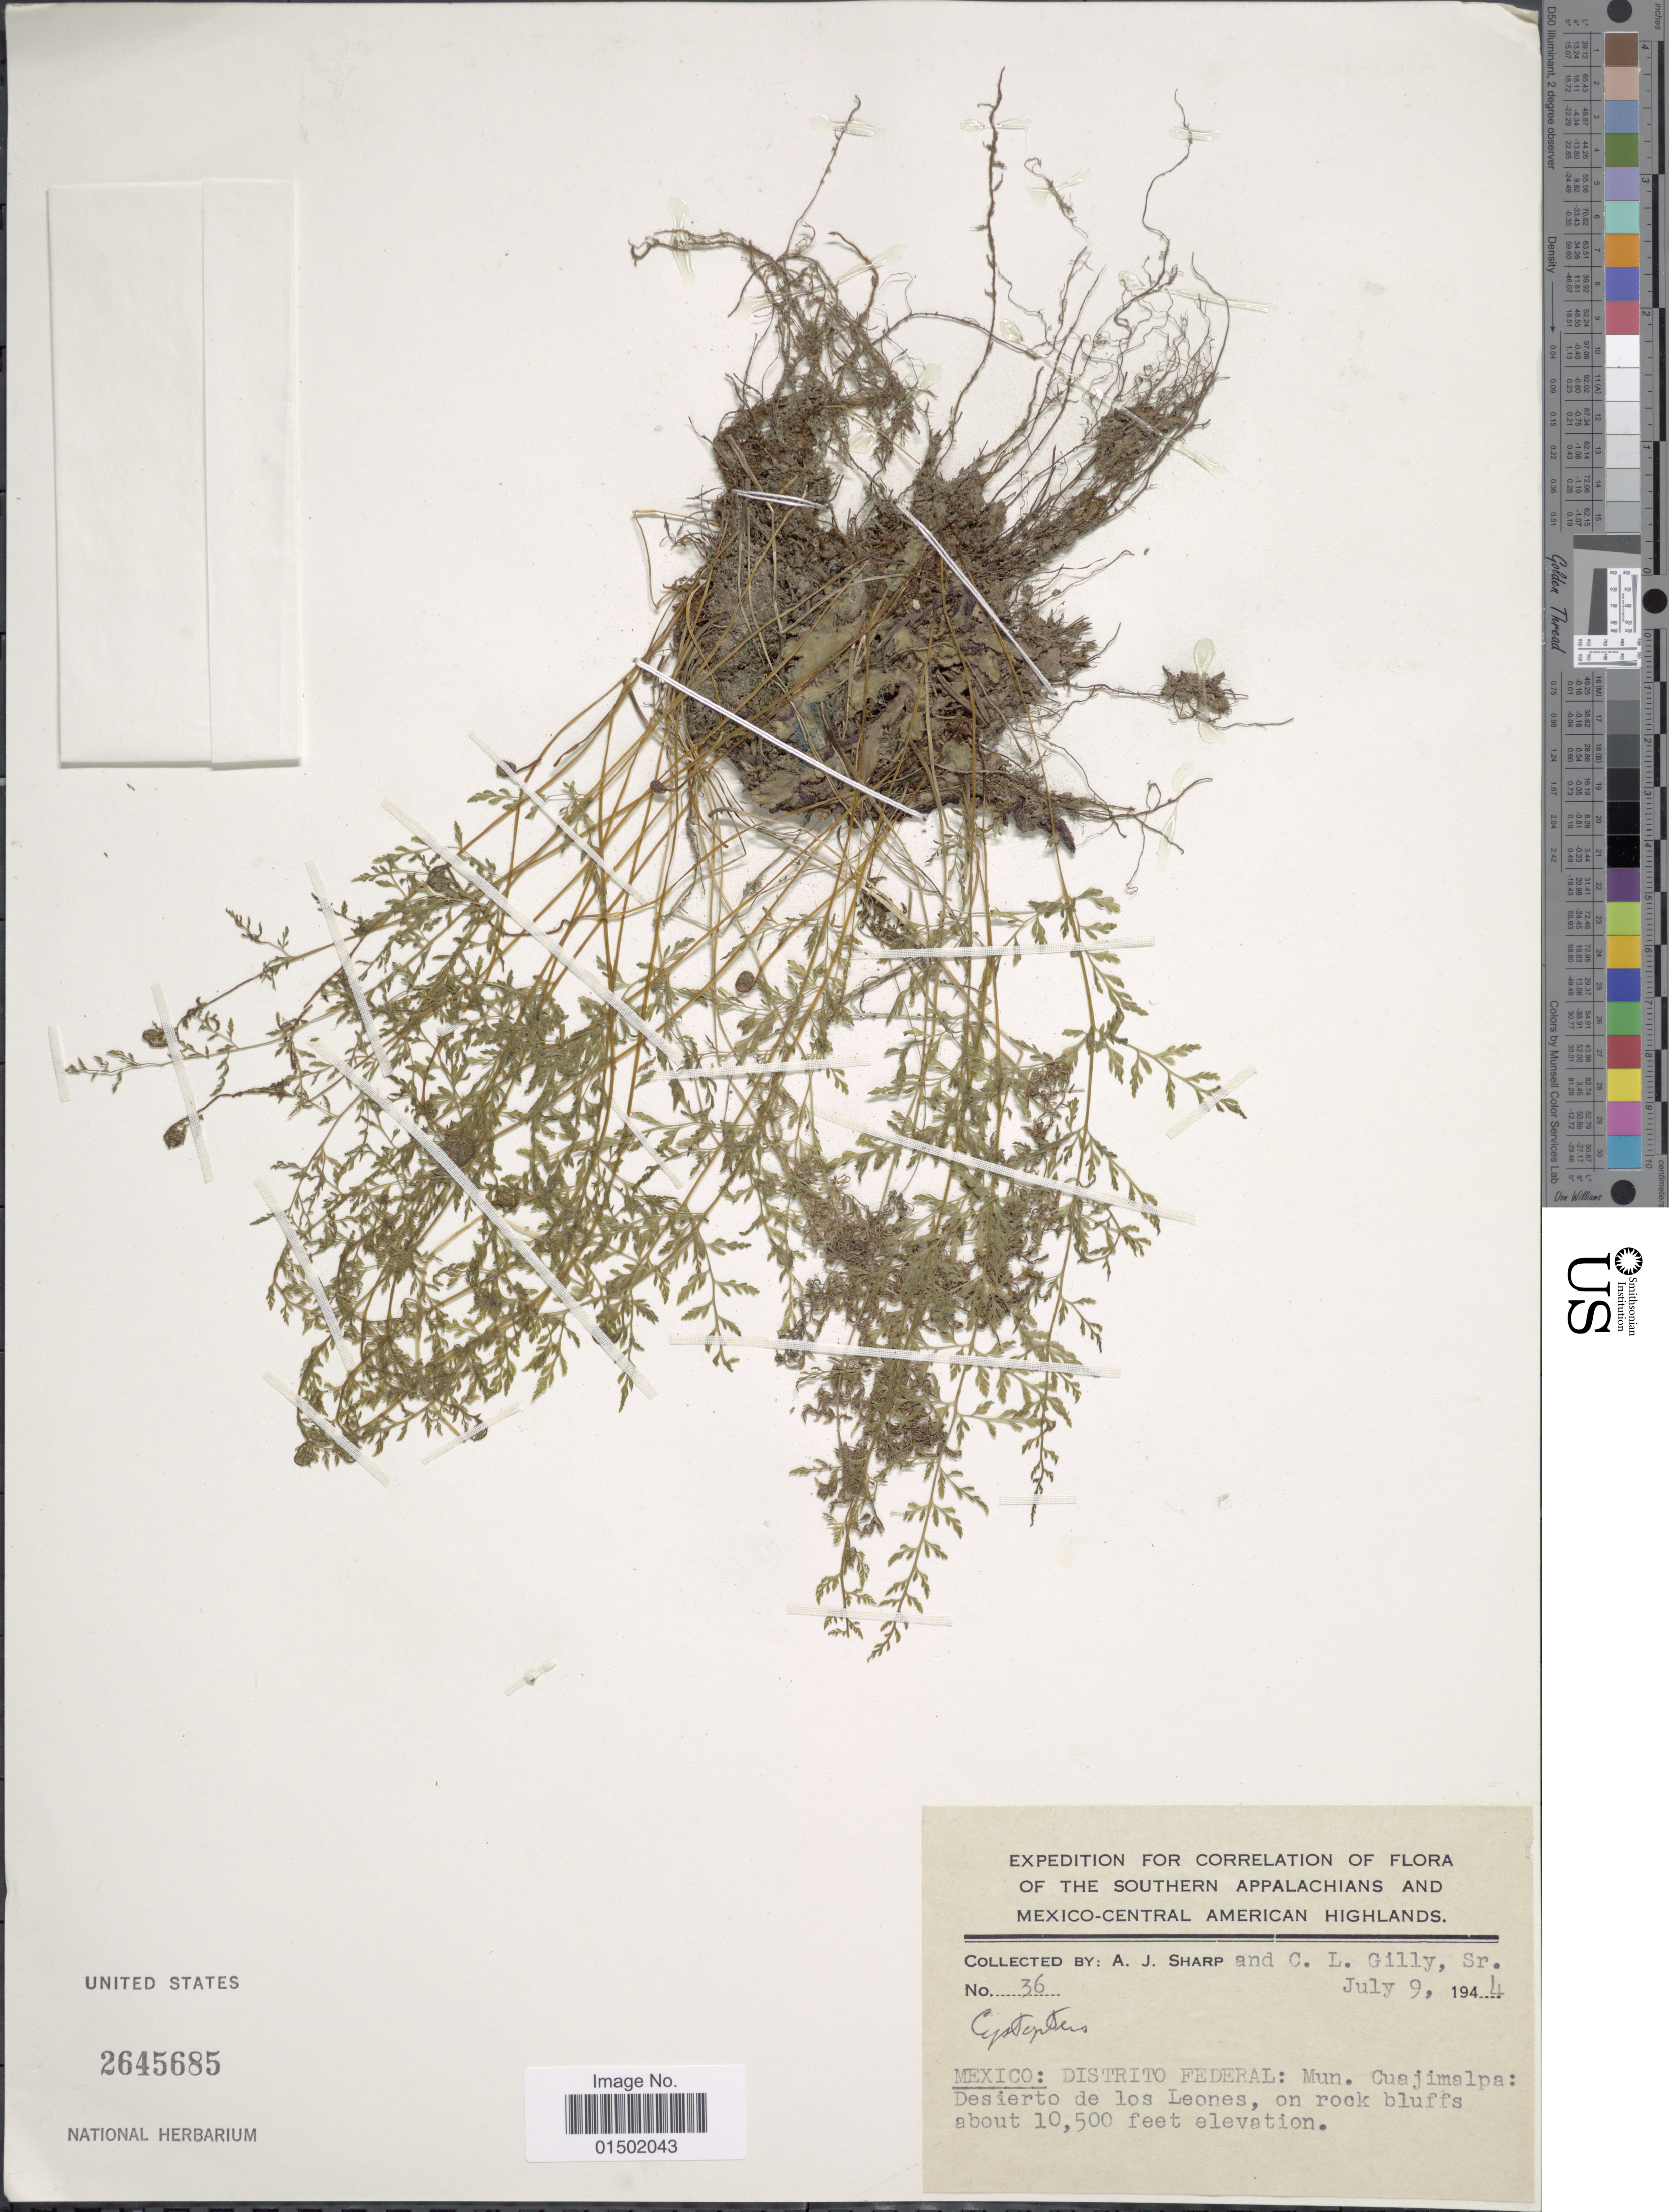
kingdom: Plantae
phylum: Tracheophyta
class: Polypodiopsida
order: Polypodiales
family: Cystopteridaceae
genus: Cystopteris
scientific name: Cystopteris fragilis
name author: (L.) Bernh.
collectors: A. J. Sharp & C. Gilly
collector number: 36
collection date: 1944-07-09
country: Mexico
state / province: Distrito Federal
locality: Southern Appalachians and Mexico-Central American Highlands. Mun. Cuajimalpa: Desierto de los Leones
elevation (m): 3200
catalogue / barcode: US 2645685